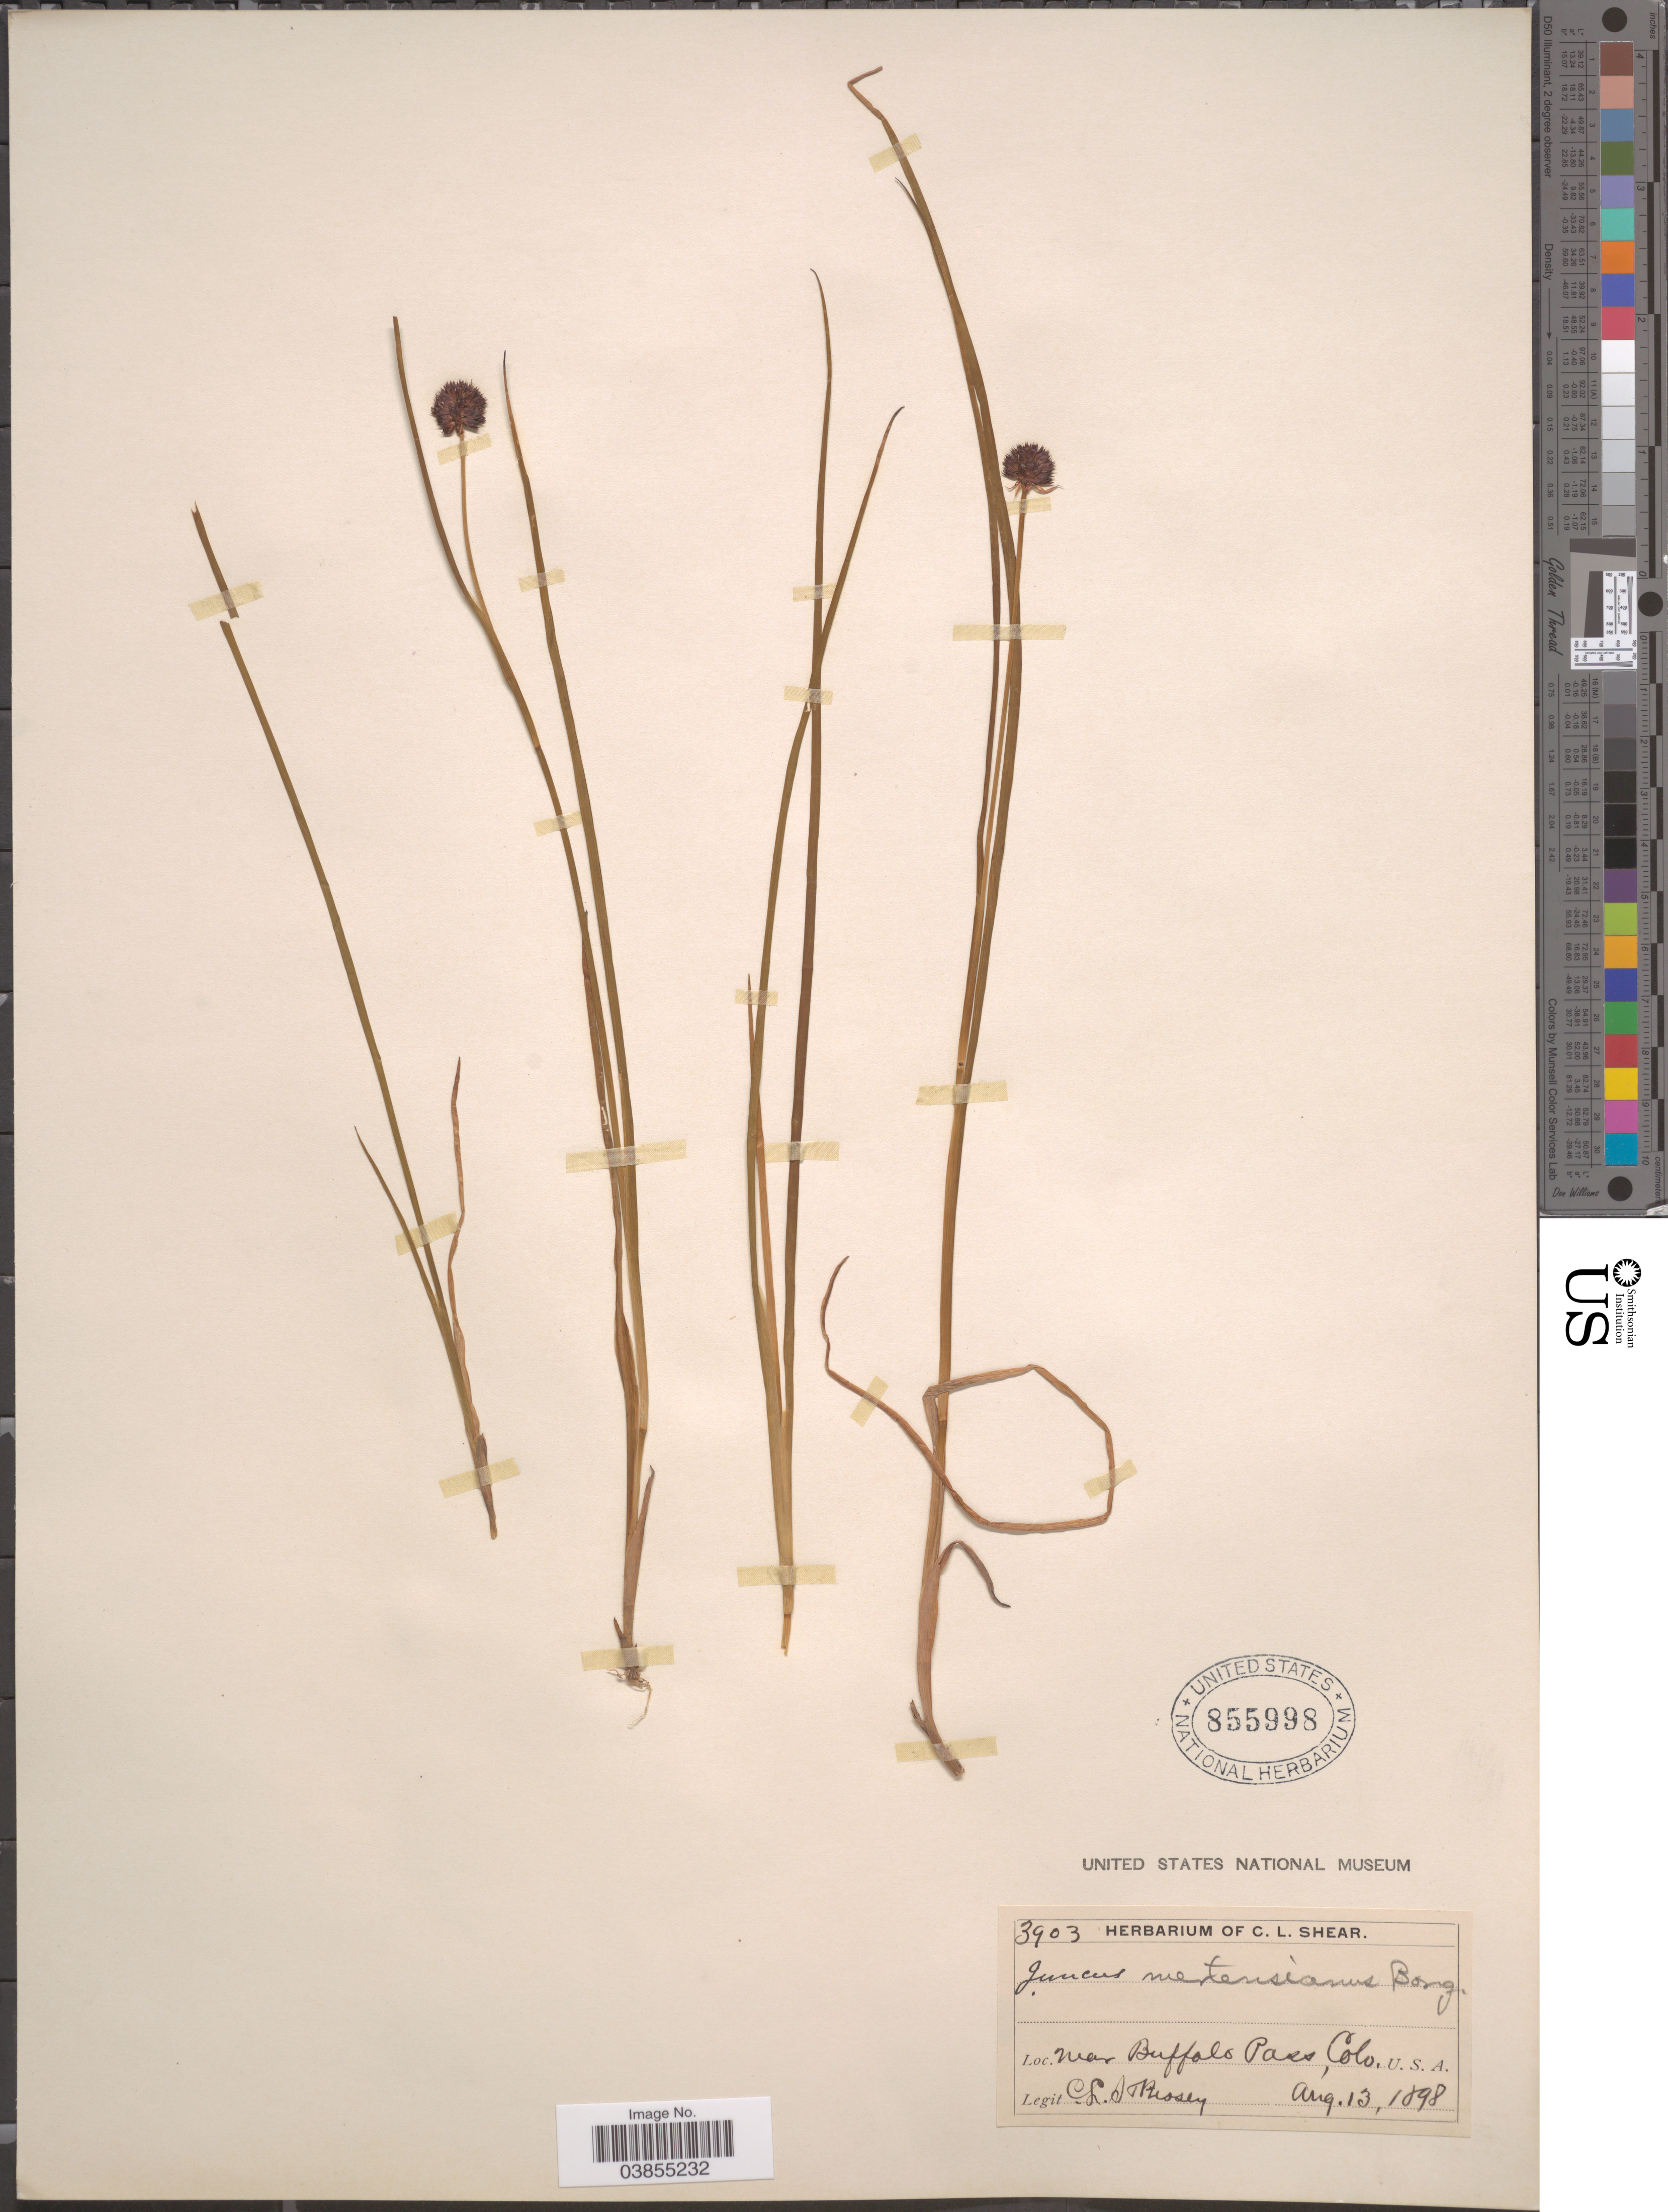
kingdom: Plantae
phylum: Tracheophyta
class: Liliopsida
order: Poales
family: Juncaceae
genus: Juncus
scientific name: Juncus mertensianus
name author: Bong.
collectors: C. L. Shear & -. Bessey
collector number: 3903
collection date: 1898-08-13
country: United States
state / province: Colorado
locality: Near Buffalo Pass.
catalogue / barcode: US 855998